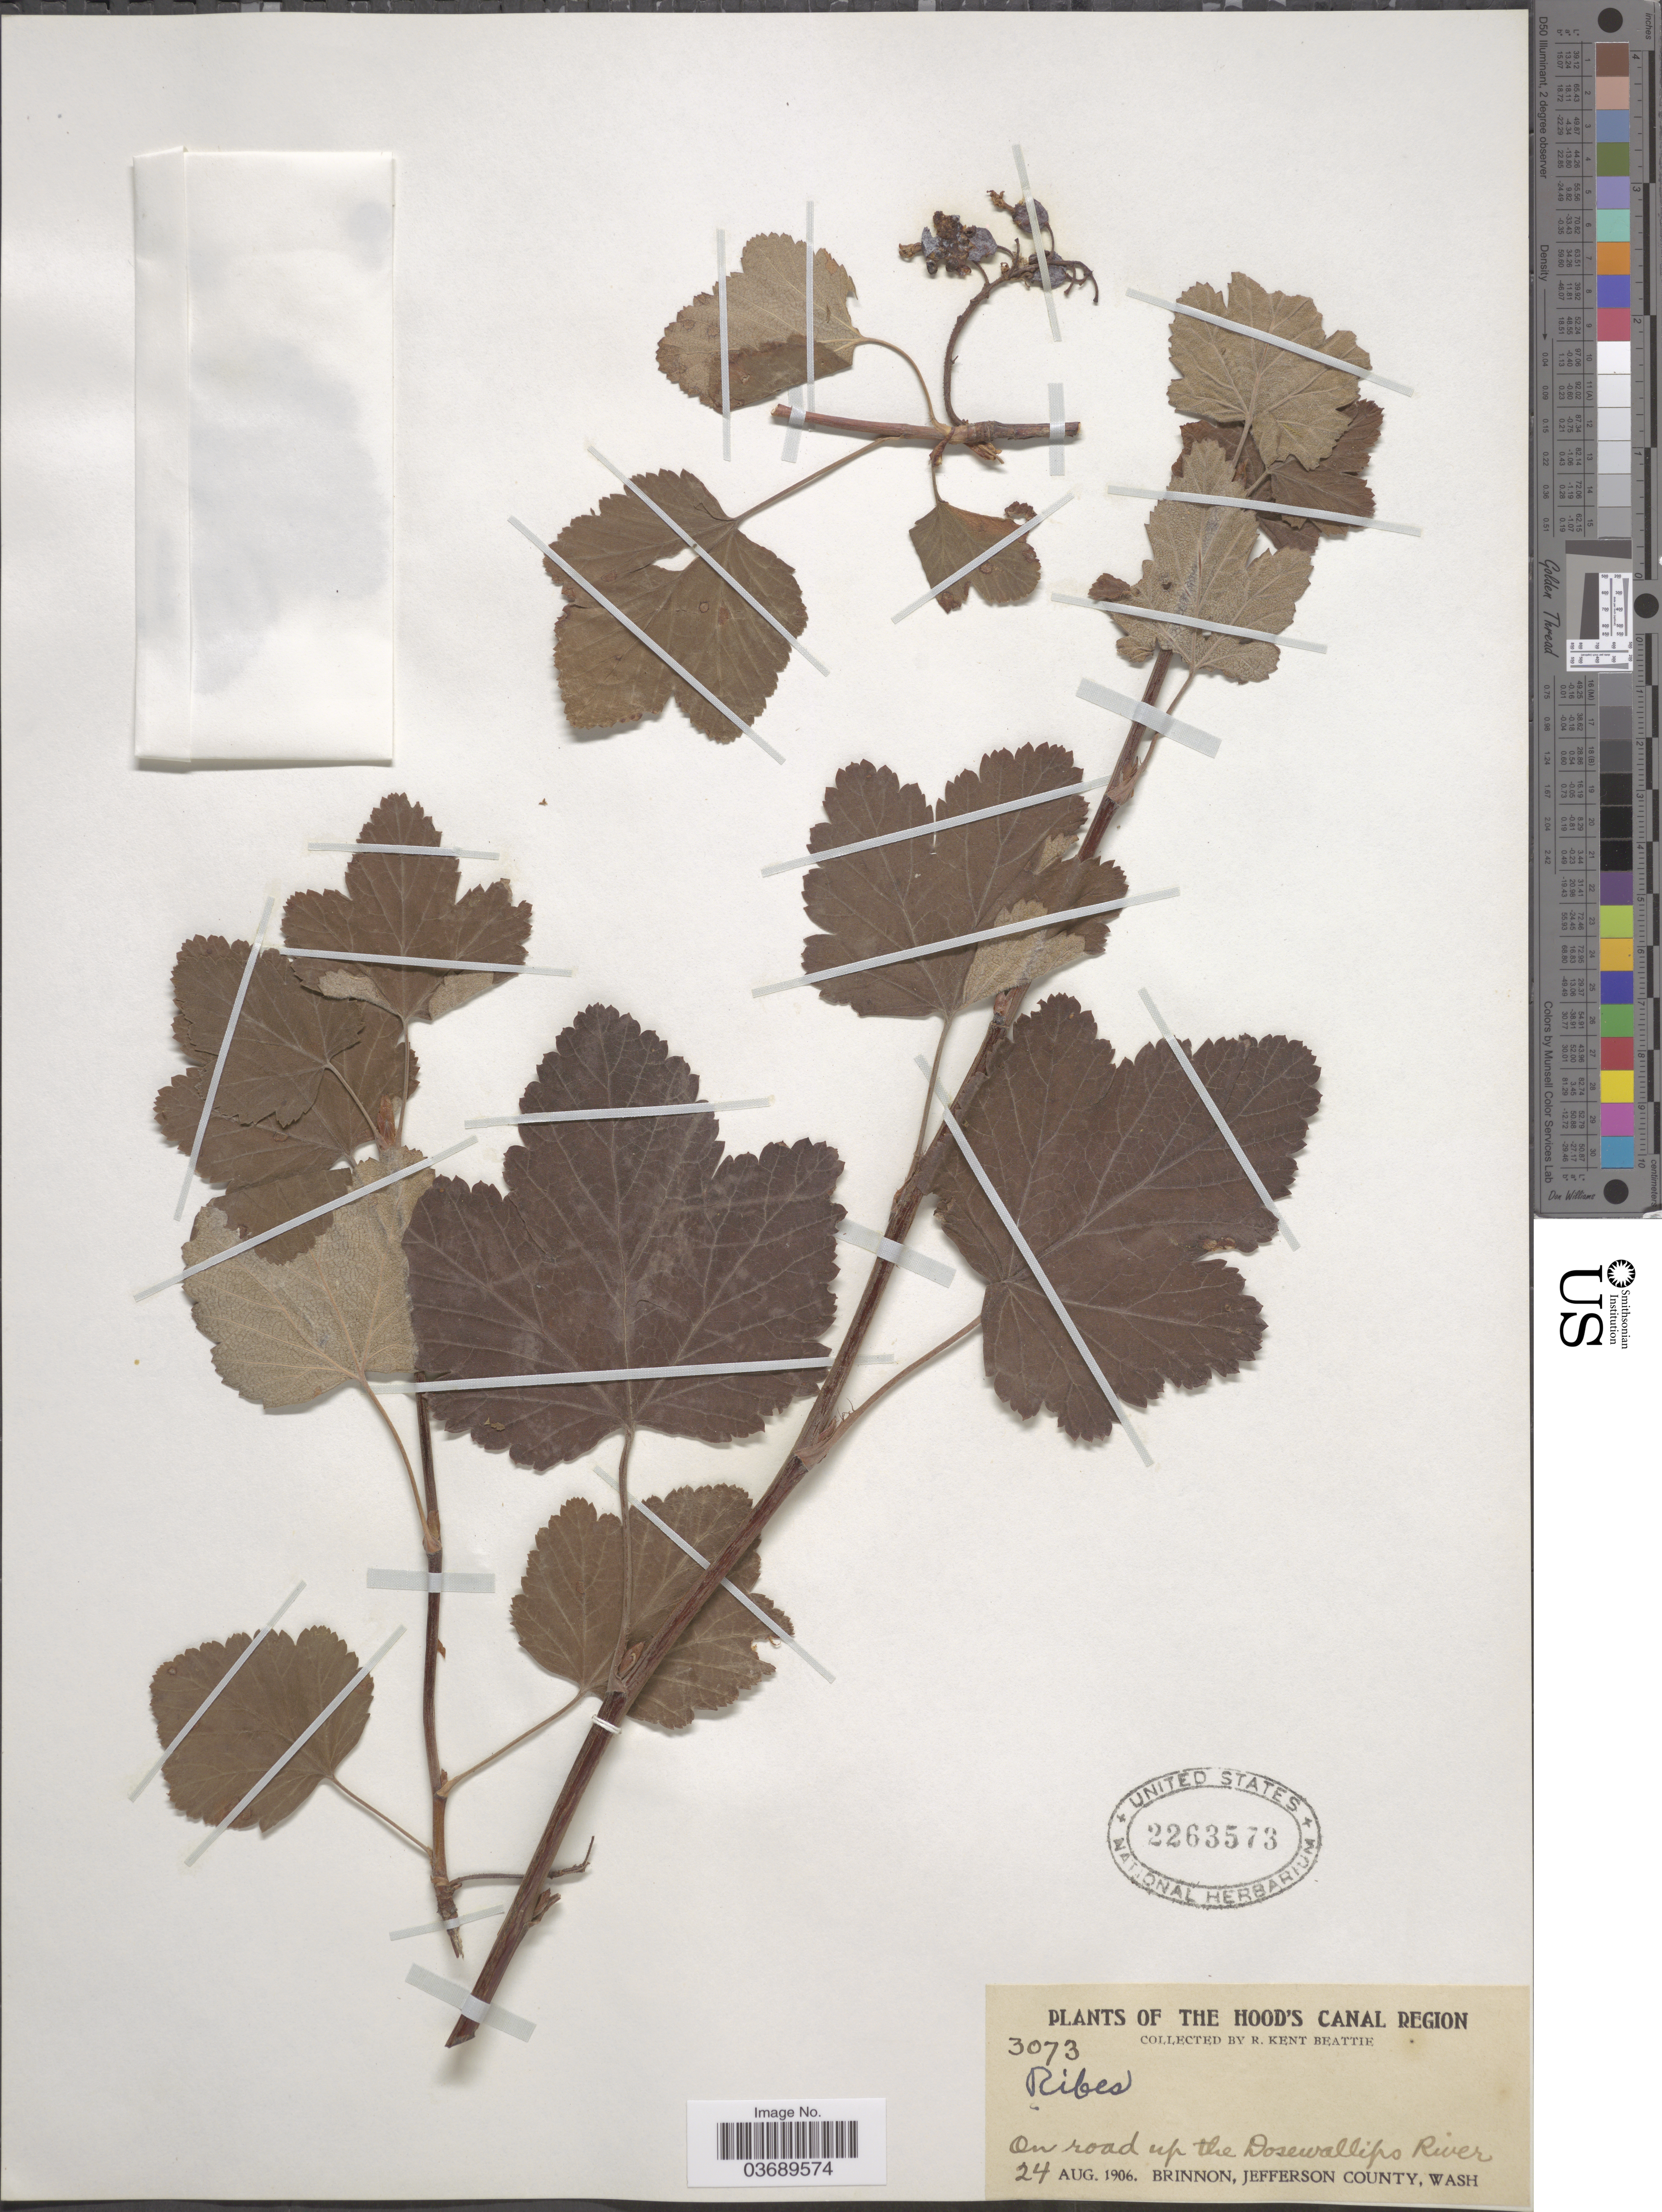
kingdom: Plantae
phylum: Tracheophyta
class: Magnoliopsida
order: Saxifragales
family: Grossulariaceae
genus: Ribes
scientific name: Ribes sp.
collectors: R. K. Beattie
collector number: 3073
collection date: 1906-08-24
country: United States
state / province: Washington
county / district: Jefferson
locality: The Hood's Canal Region. On road up the Dosewallips River. Brinnon, Jefferson County.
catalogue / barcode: US 2263573